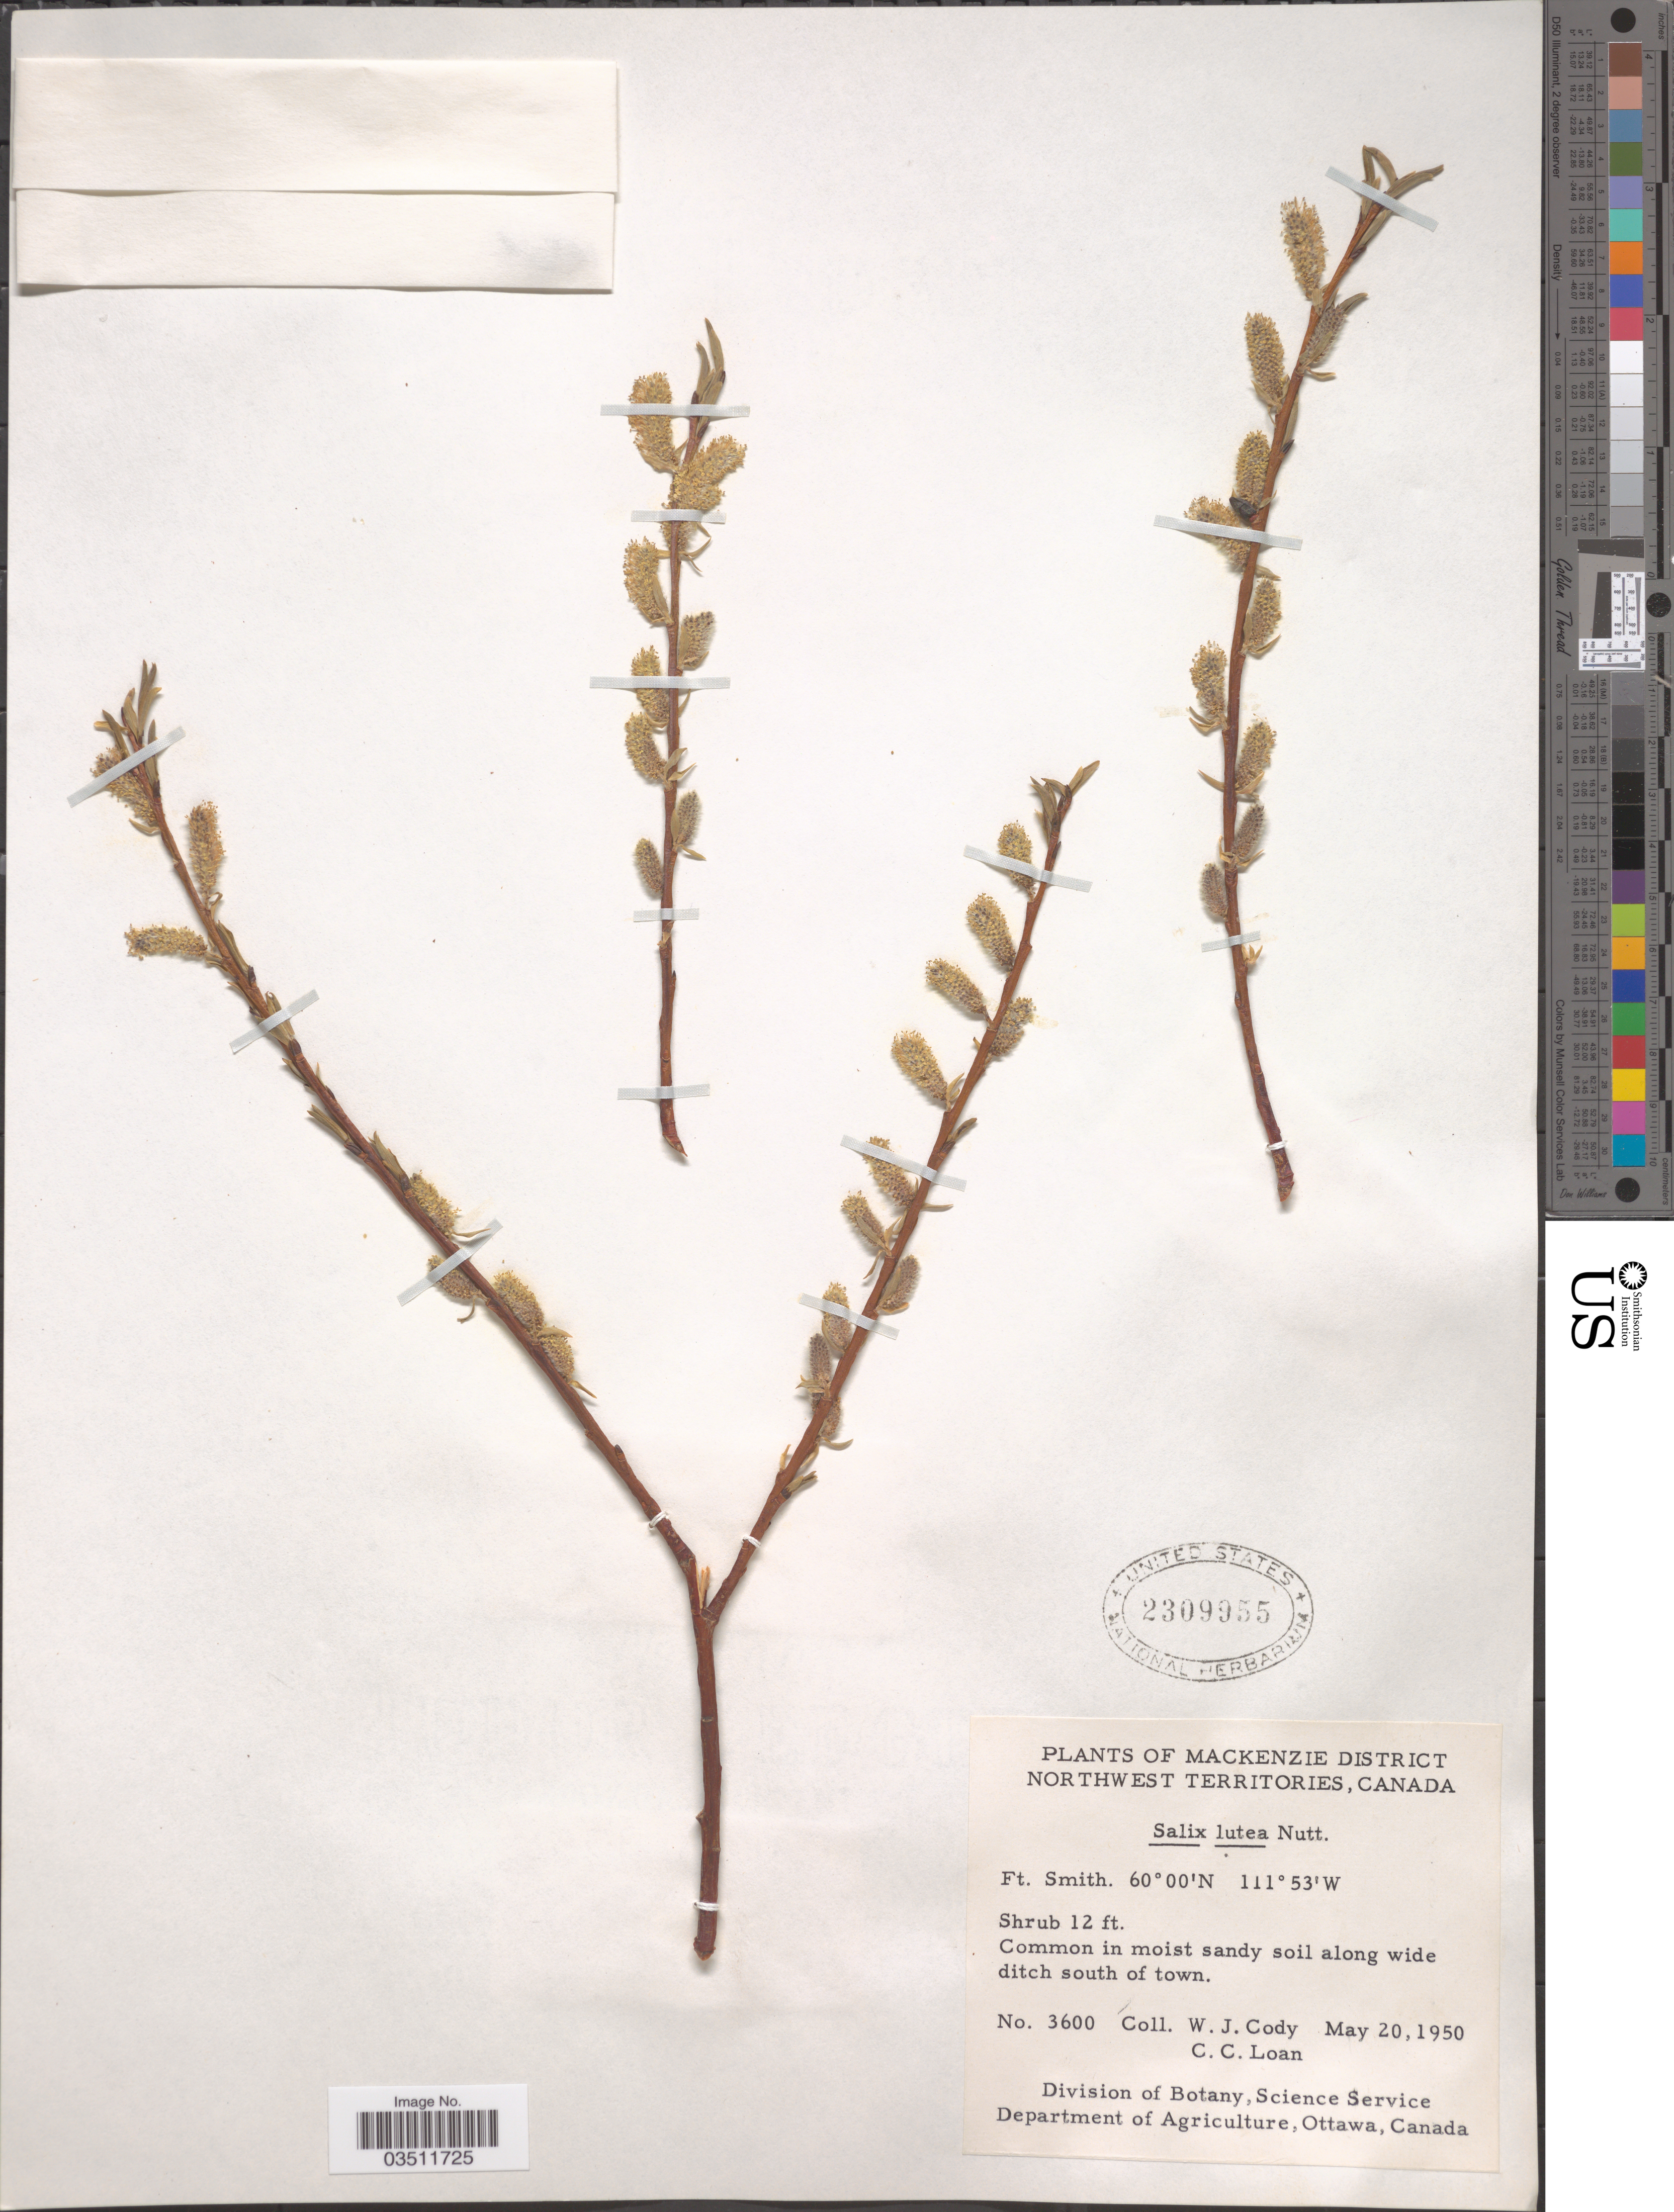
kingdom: Plantae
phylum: Tracheophyta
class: Magnoliopsida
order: Malpighiales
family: Salicaceae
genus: Salix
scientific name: Salix lutea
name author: Nutt.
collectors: W. Cody & C. Loan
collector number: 3600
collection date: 1950-05-20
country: Canada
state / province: Northwest Territories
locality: Mackenzie District. Ft. Smith. Along wide ditch south of town.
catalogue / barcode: US 2309955